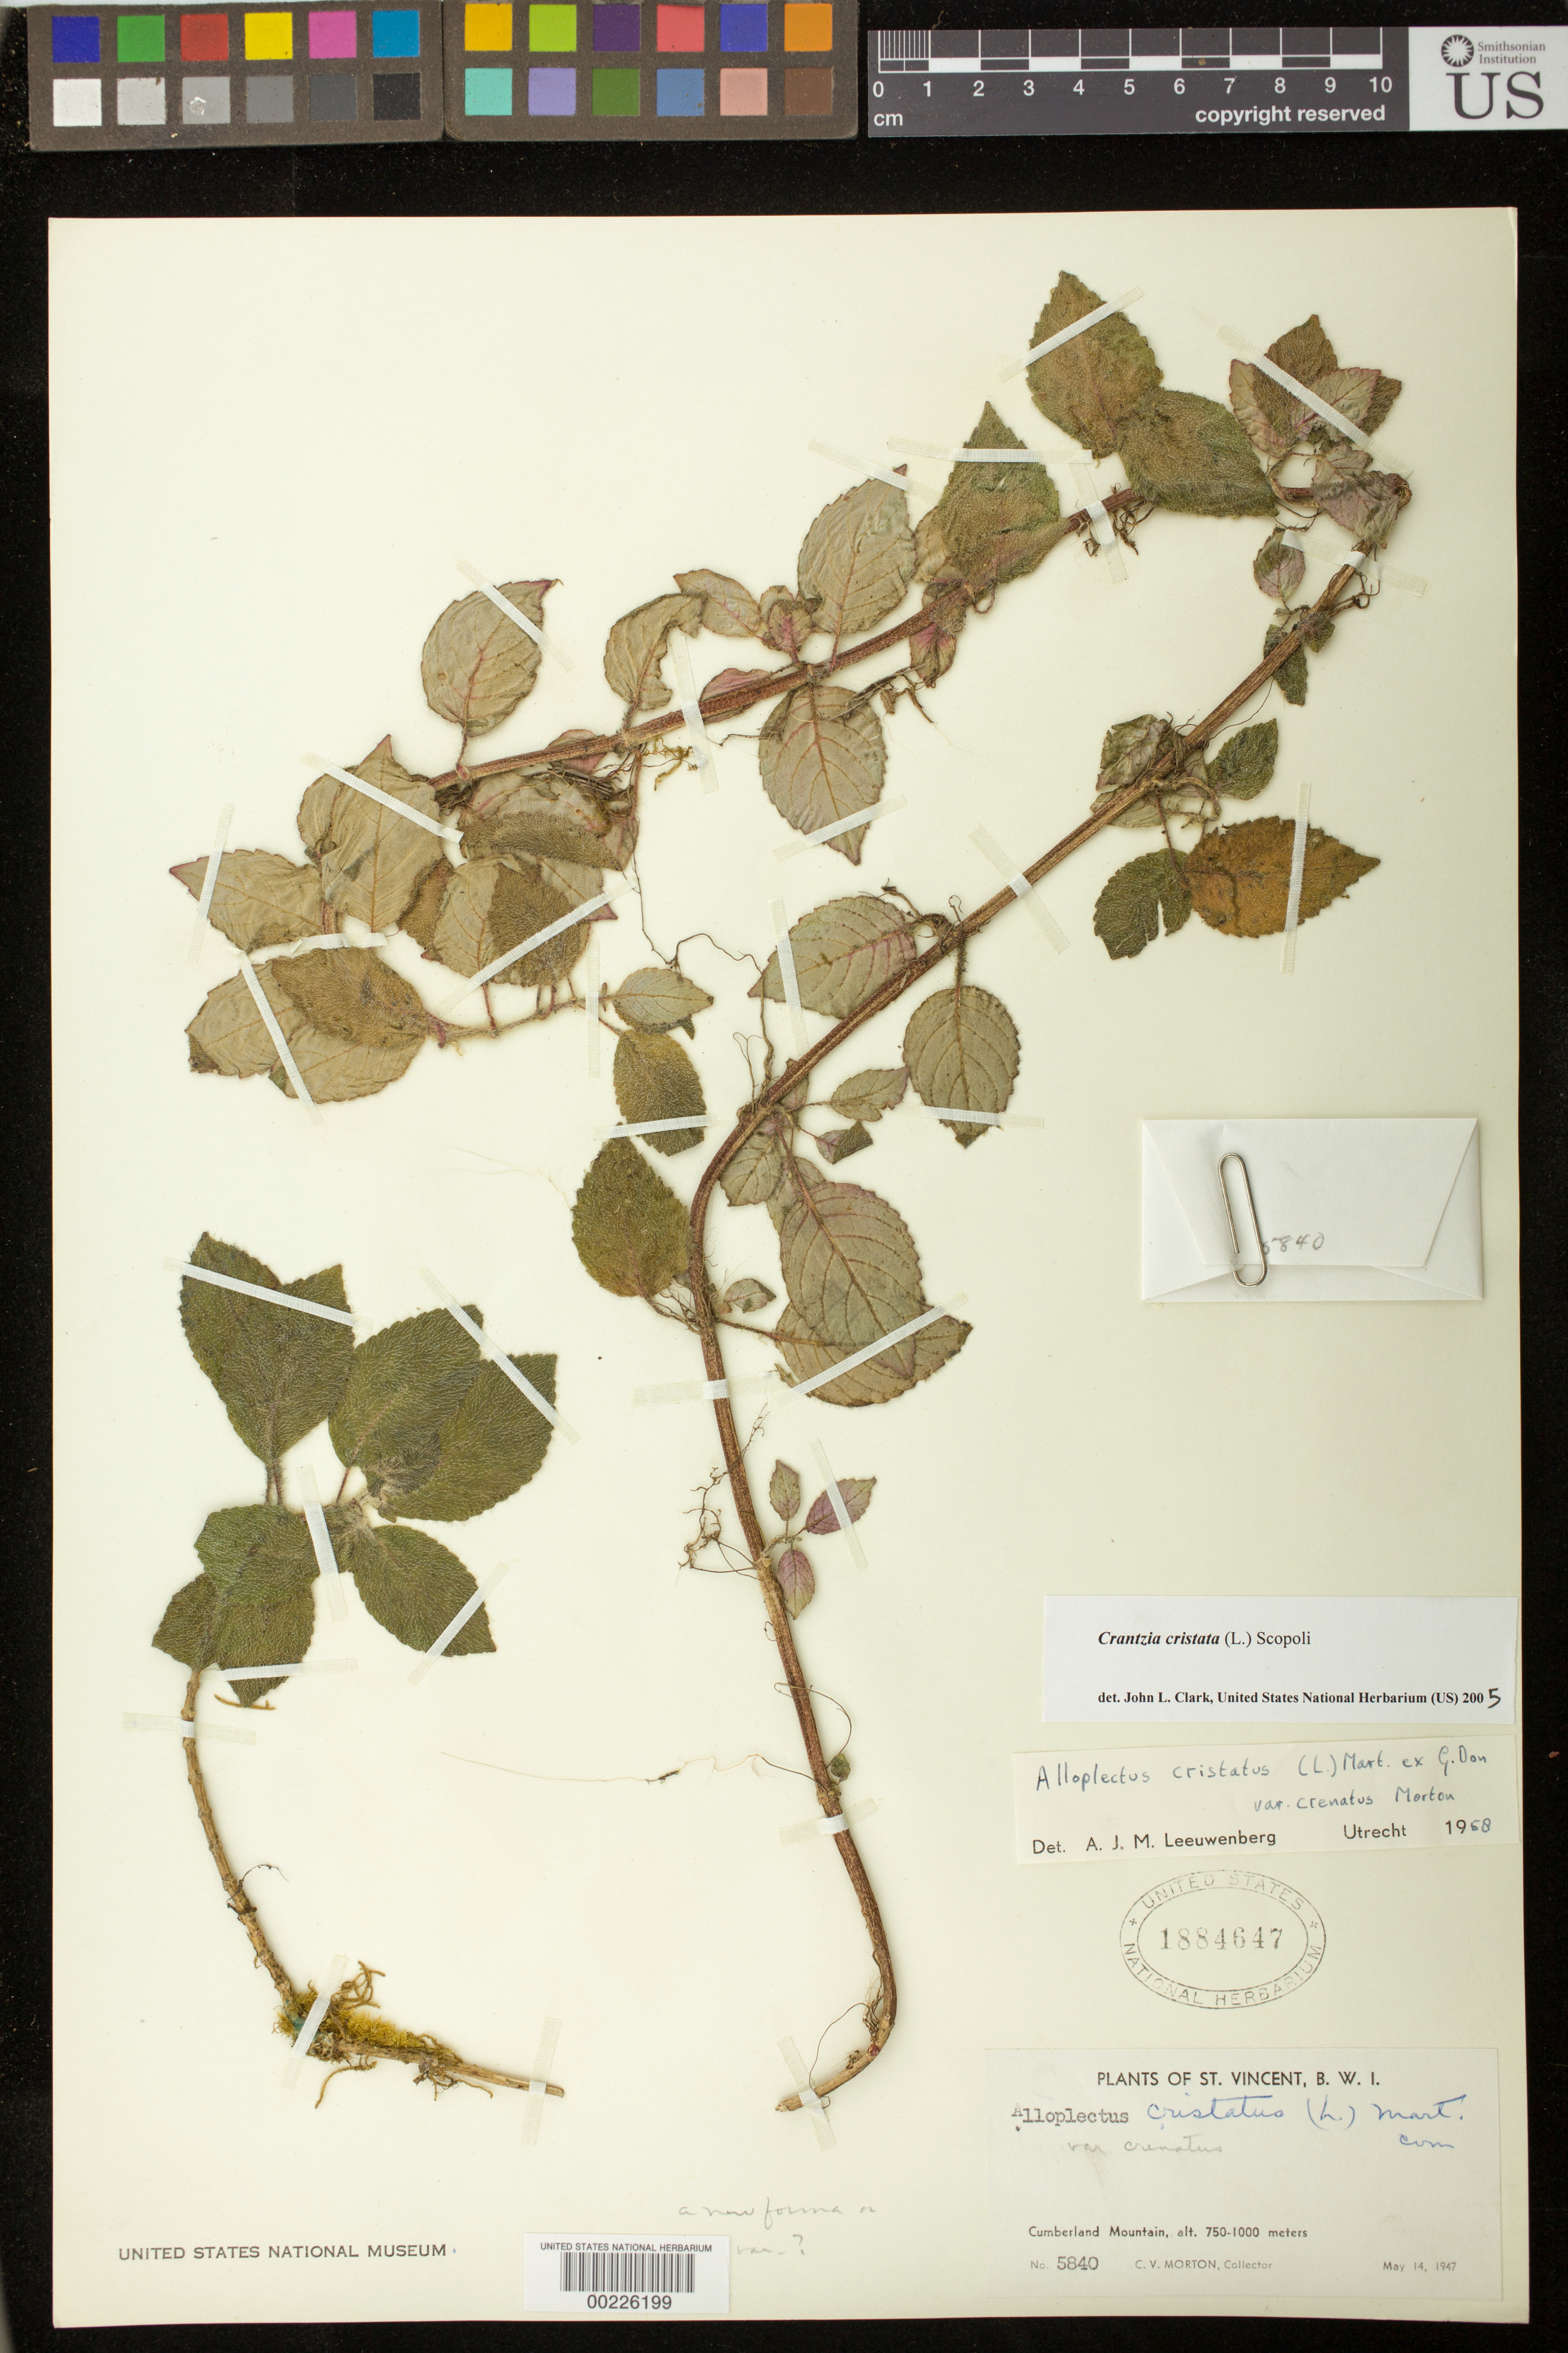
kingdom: Plantae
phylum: Tracheophyta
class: Magnoliopsida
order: Lamiales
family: Gesneriaceae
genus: Crantzia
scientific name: Crantzia cristata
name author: (L.) Scop. ex Fritsch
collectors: C. V. Morton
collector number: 5840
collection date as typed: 14 May 1947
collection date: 1947-05-14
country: St. Vincent - Grenadines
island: St. Vincent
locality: Cumberland Mountain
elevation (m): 750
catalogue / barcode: US 1884647